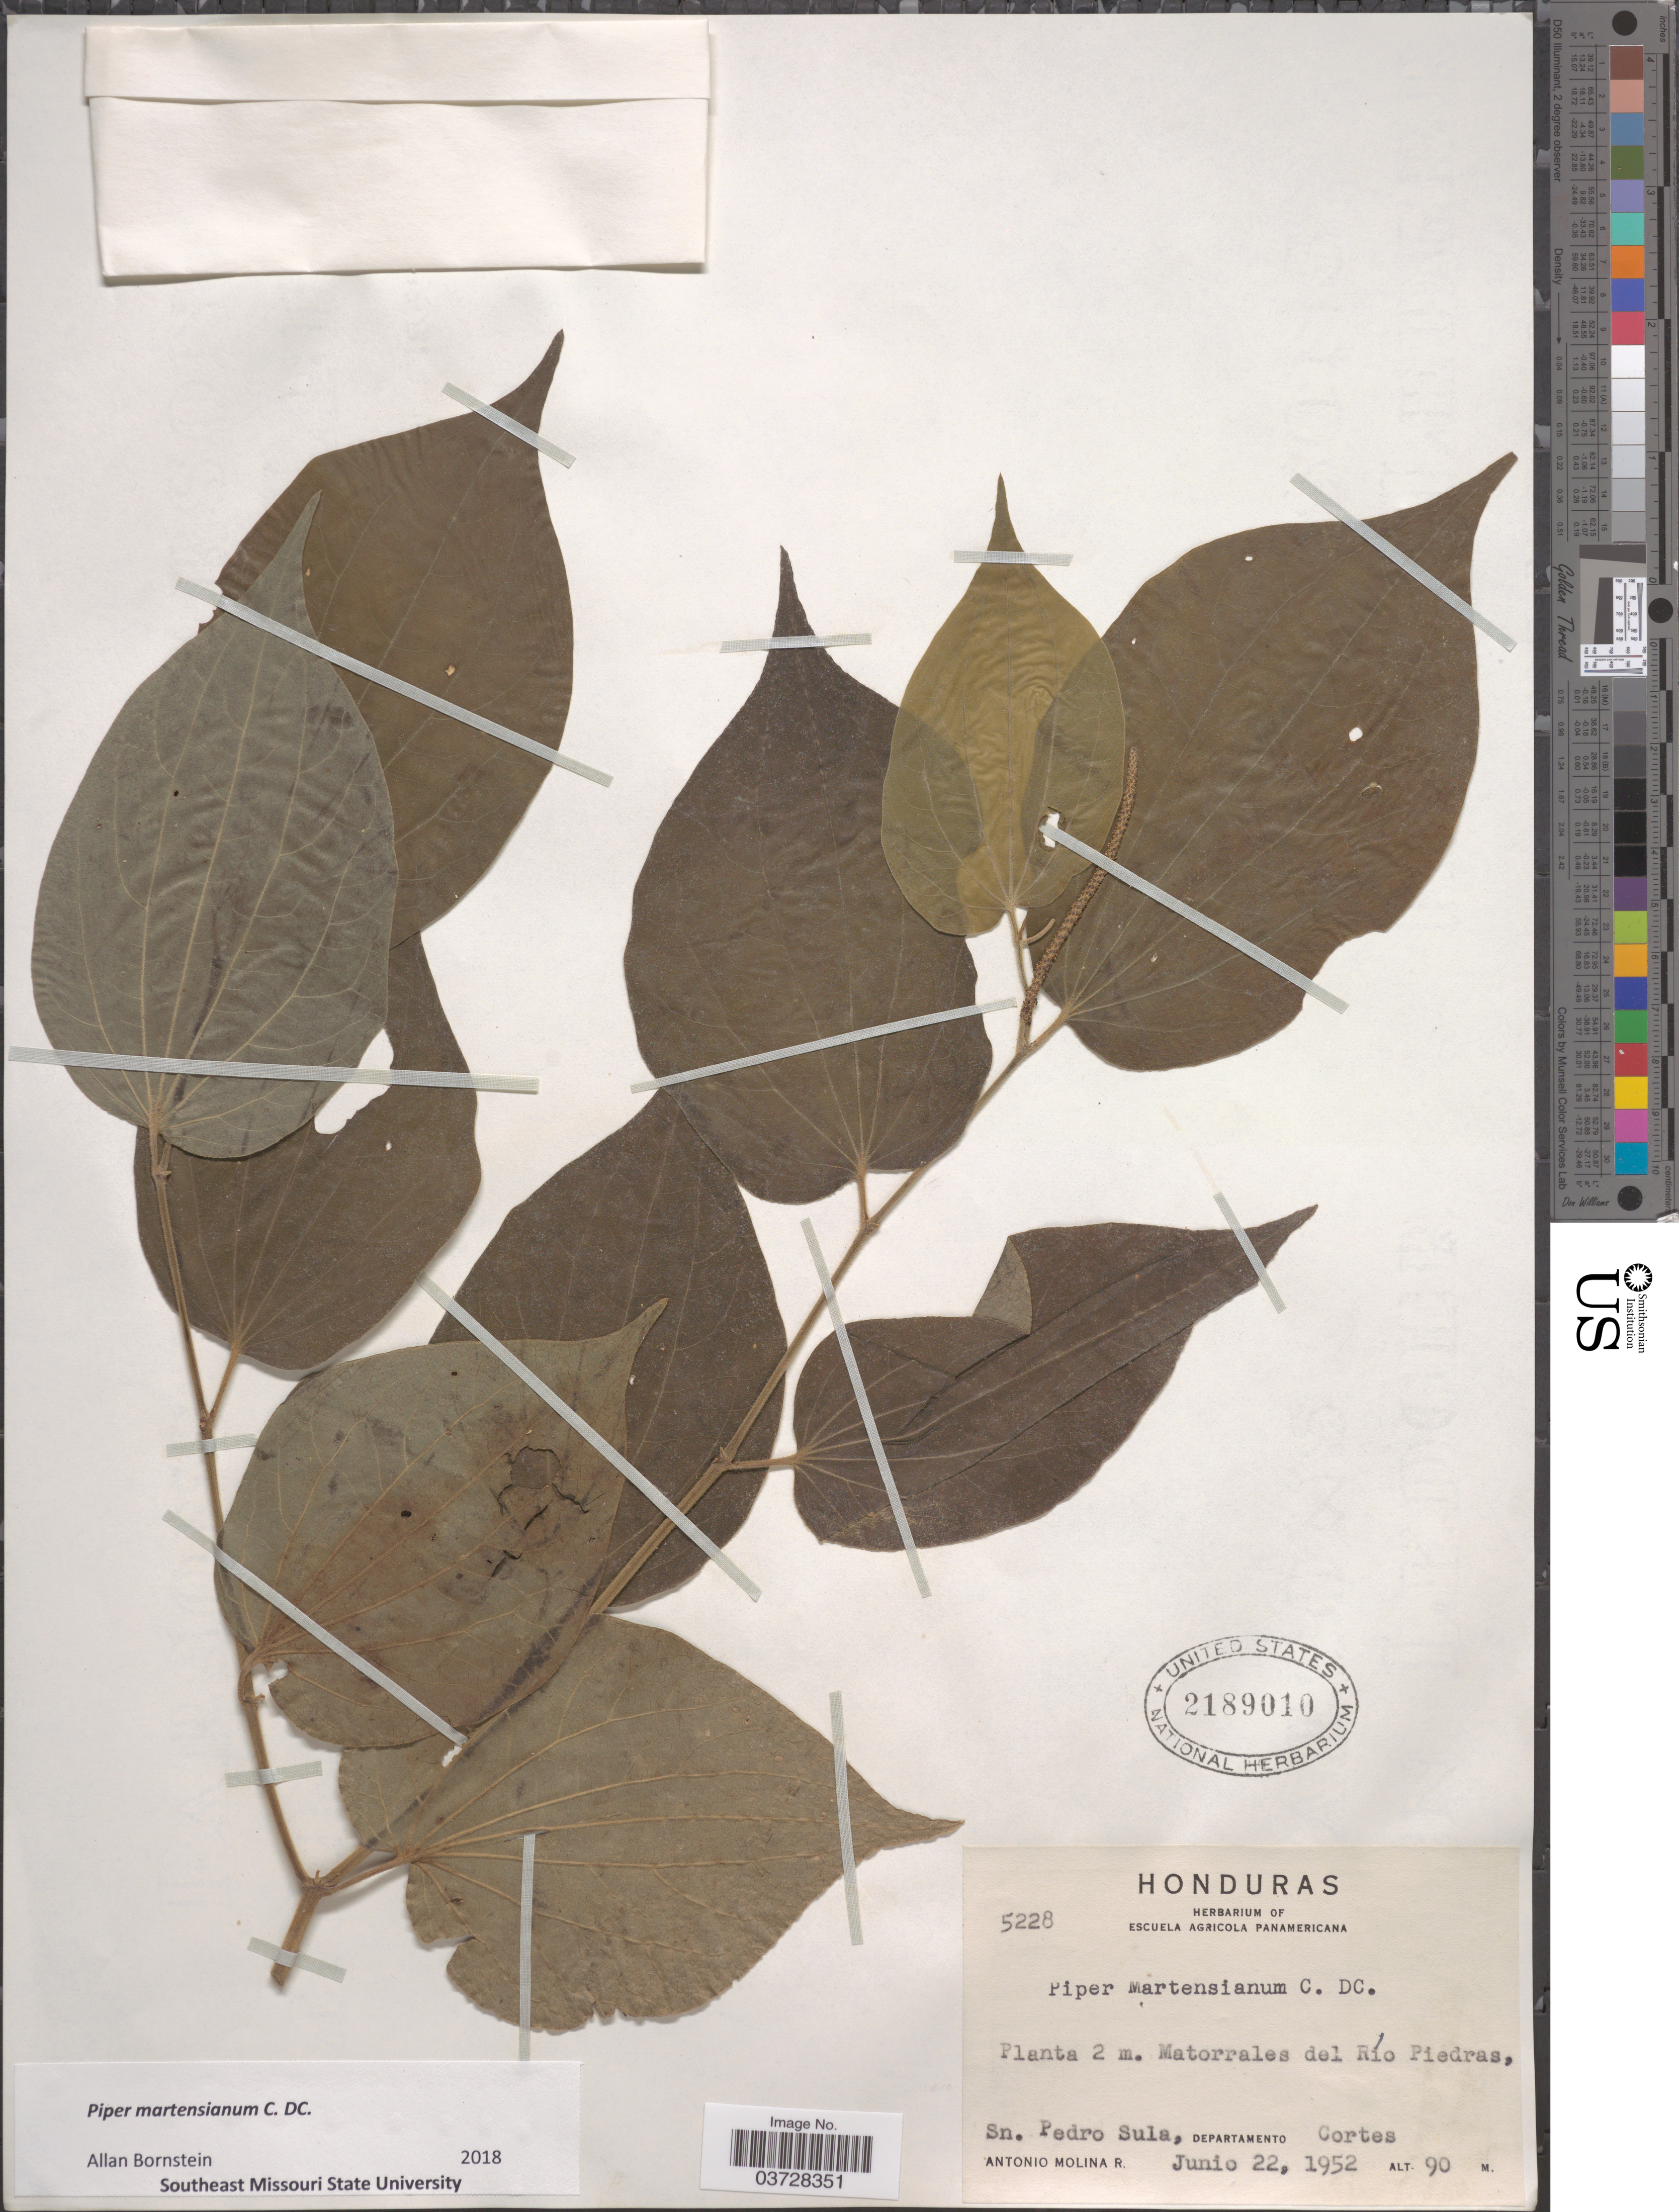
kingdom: Plantae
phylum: Tracheophyta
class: Magnoliopsida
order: Piperales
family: Piperaceae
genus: Piper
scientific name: Piper martensianum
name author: C. DC.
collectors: A. Molina R.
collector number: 5228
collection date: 1952-06-22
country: Honduras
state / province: Cortes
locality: Matorrales del Río Piedras, Sn. Pedro Sula, Departamento Cortes.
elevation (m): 90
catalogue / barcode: US 2189010